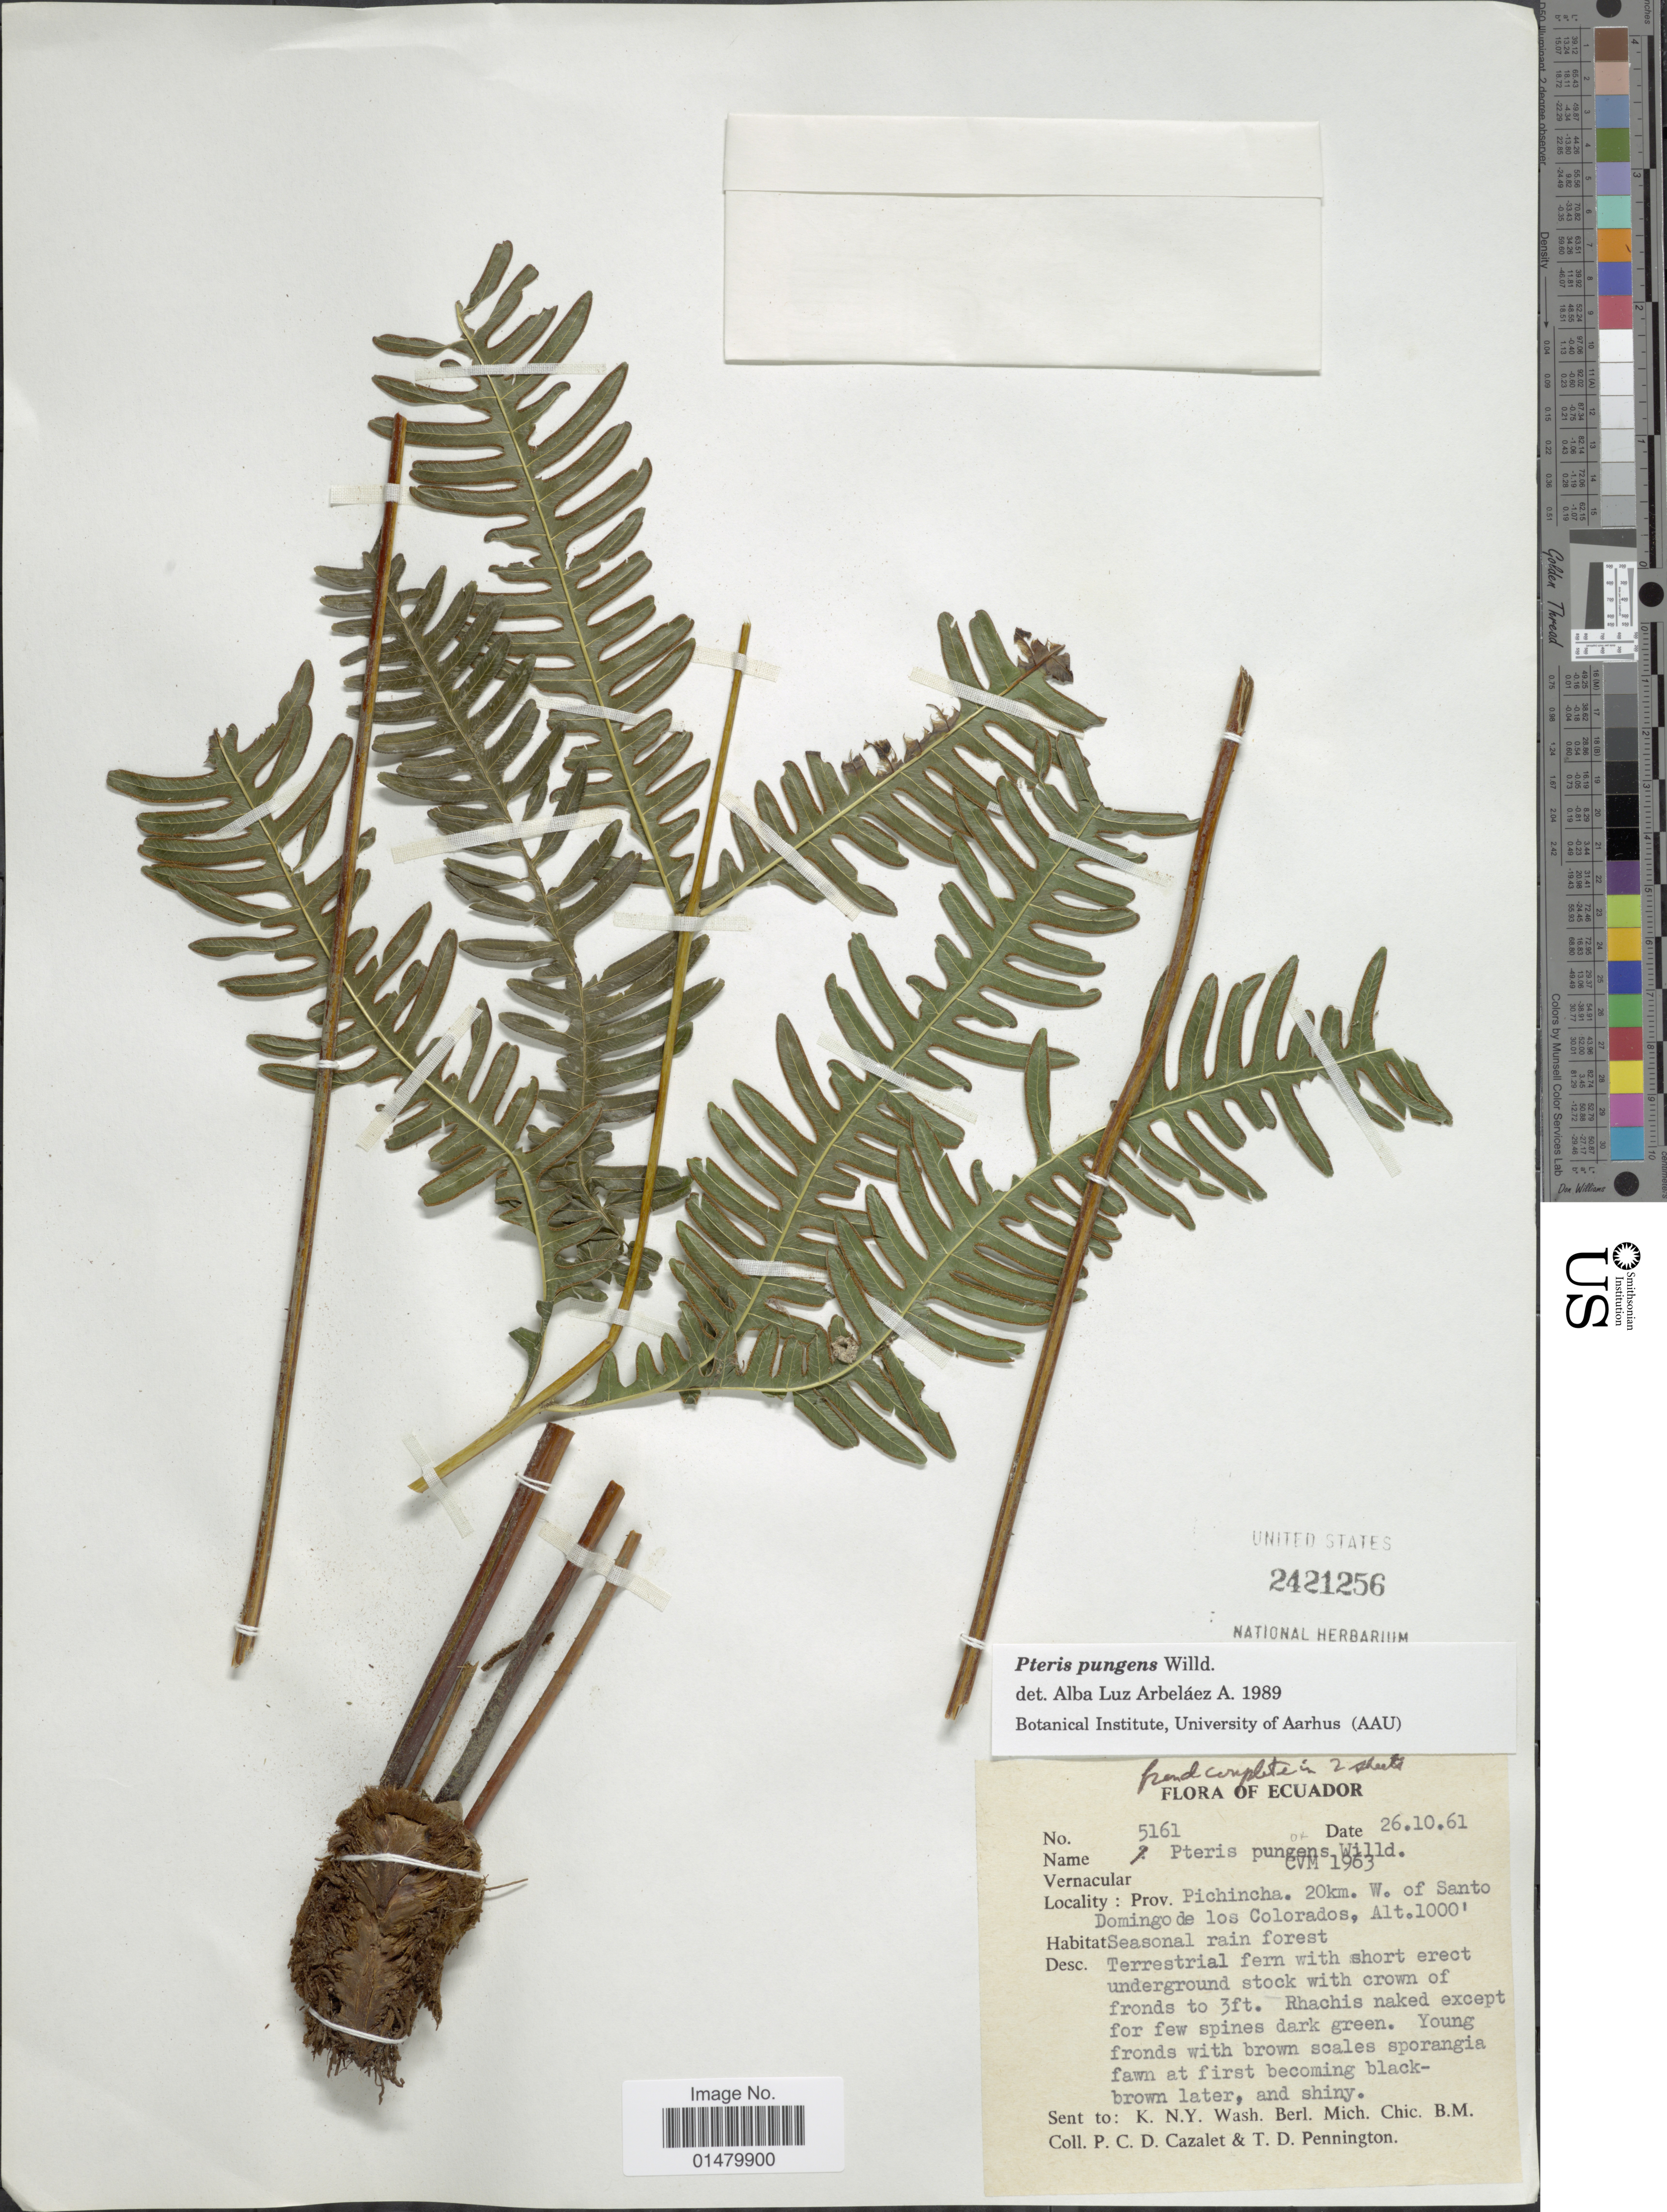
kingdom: Plantae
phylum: Tracheophyta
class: Polypodiopsida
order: Polypodiales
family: Pteridaceae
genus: Pteris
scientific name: Pteris pungens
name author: Willd.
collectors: P. C. D. Cazalet & T. D. Pennington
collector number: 5161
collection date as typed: Transcribed d/m/y: 26/10/61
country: Ecuador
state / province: Pichincha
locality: Prov. Pichincha. 20km. W. of Santo Domingo de los Colorados.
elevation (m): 305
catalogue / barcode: US 2421256